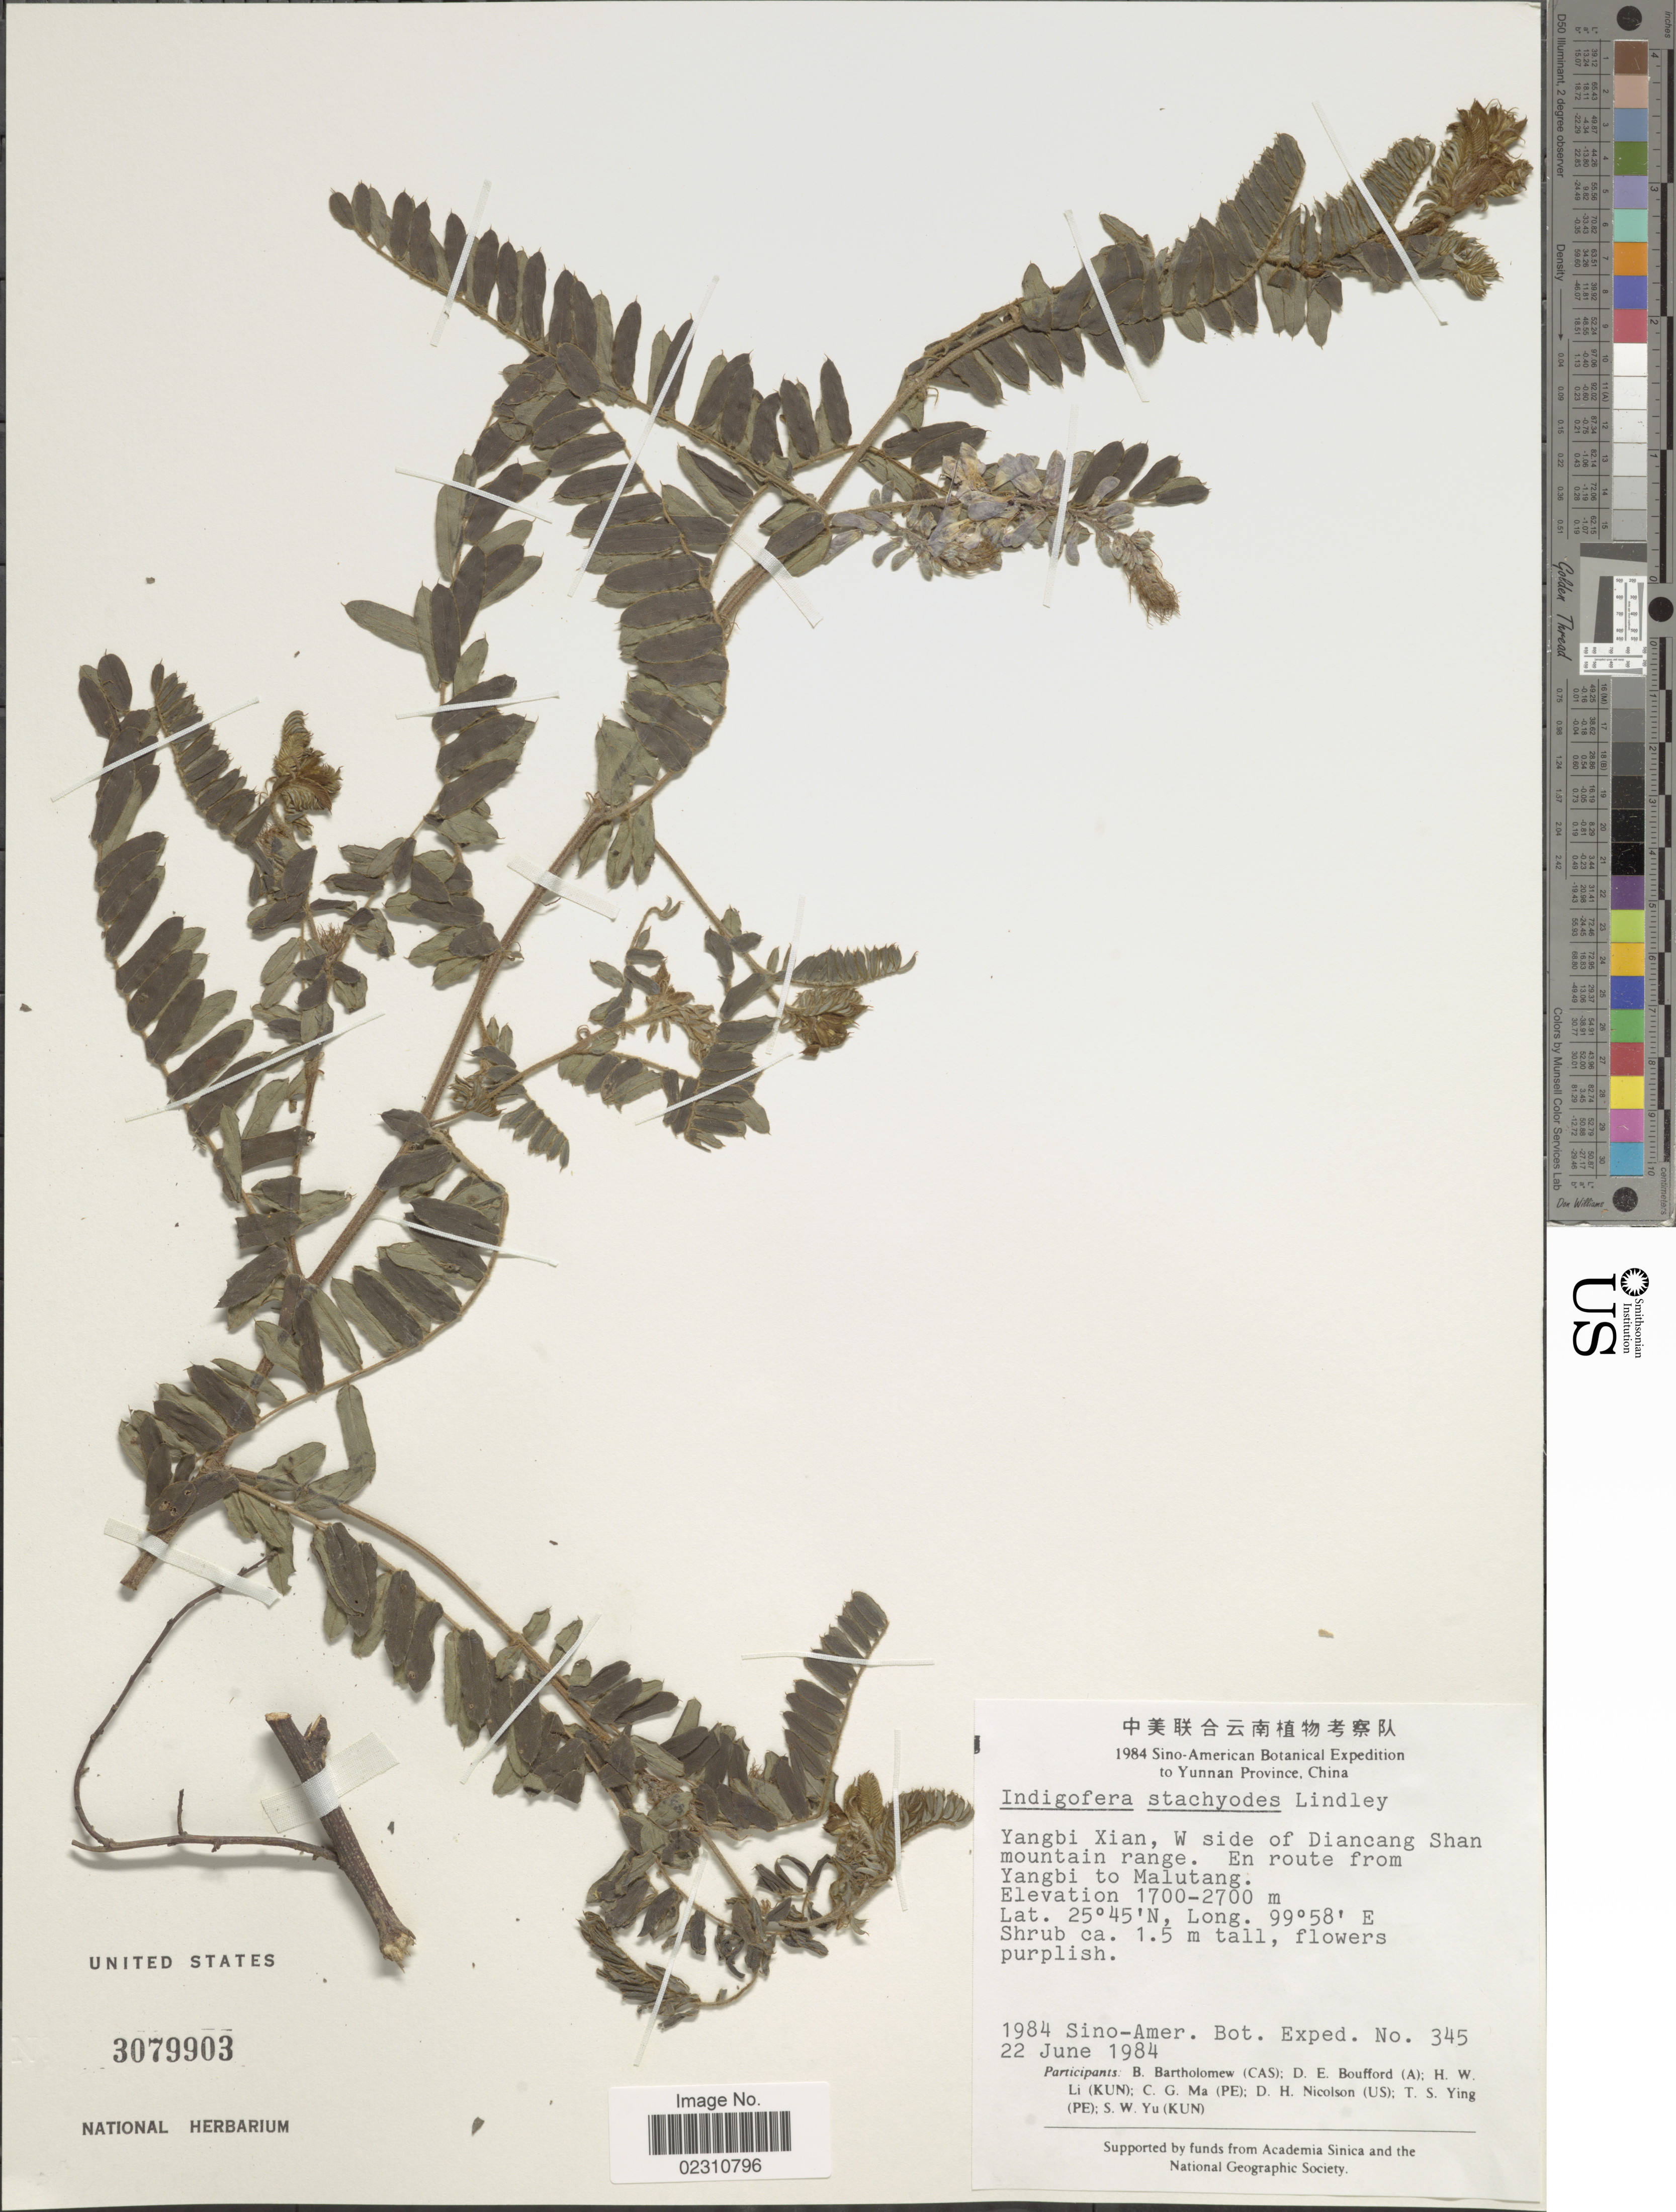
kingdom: Plantae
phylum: Tracheophyta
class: Magnoliopsida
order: Fabales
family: Fabaceae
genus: Indigofera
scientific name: Indigofera dosua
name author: Buch.-Ham. ex D. Don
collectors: Sino-Amer. Bot. Exped. 1984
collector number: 345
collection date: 1984-06-22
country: China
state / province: Yunnan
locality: Yunnan Province, China. Yangbi Xian, W side of Diancang Shan mountain range. En route from Yanbgi to Malutang.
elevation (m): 1700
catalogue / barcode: US 3079903